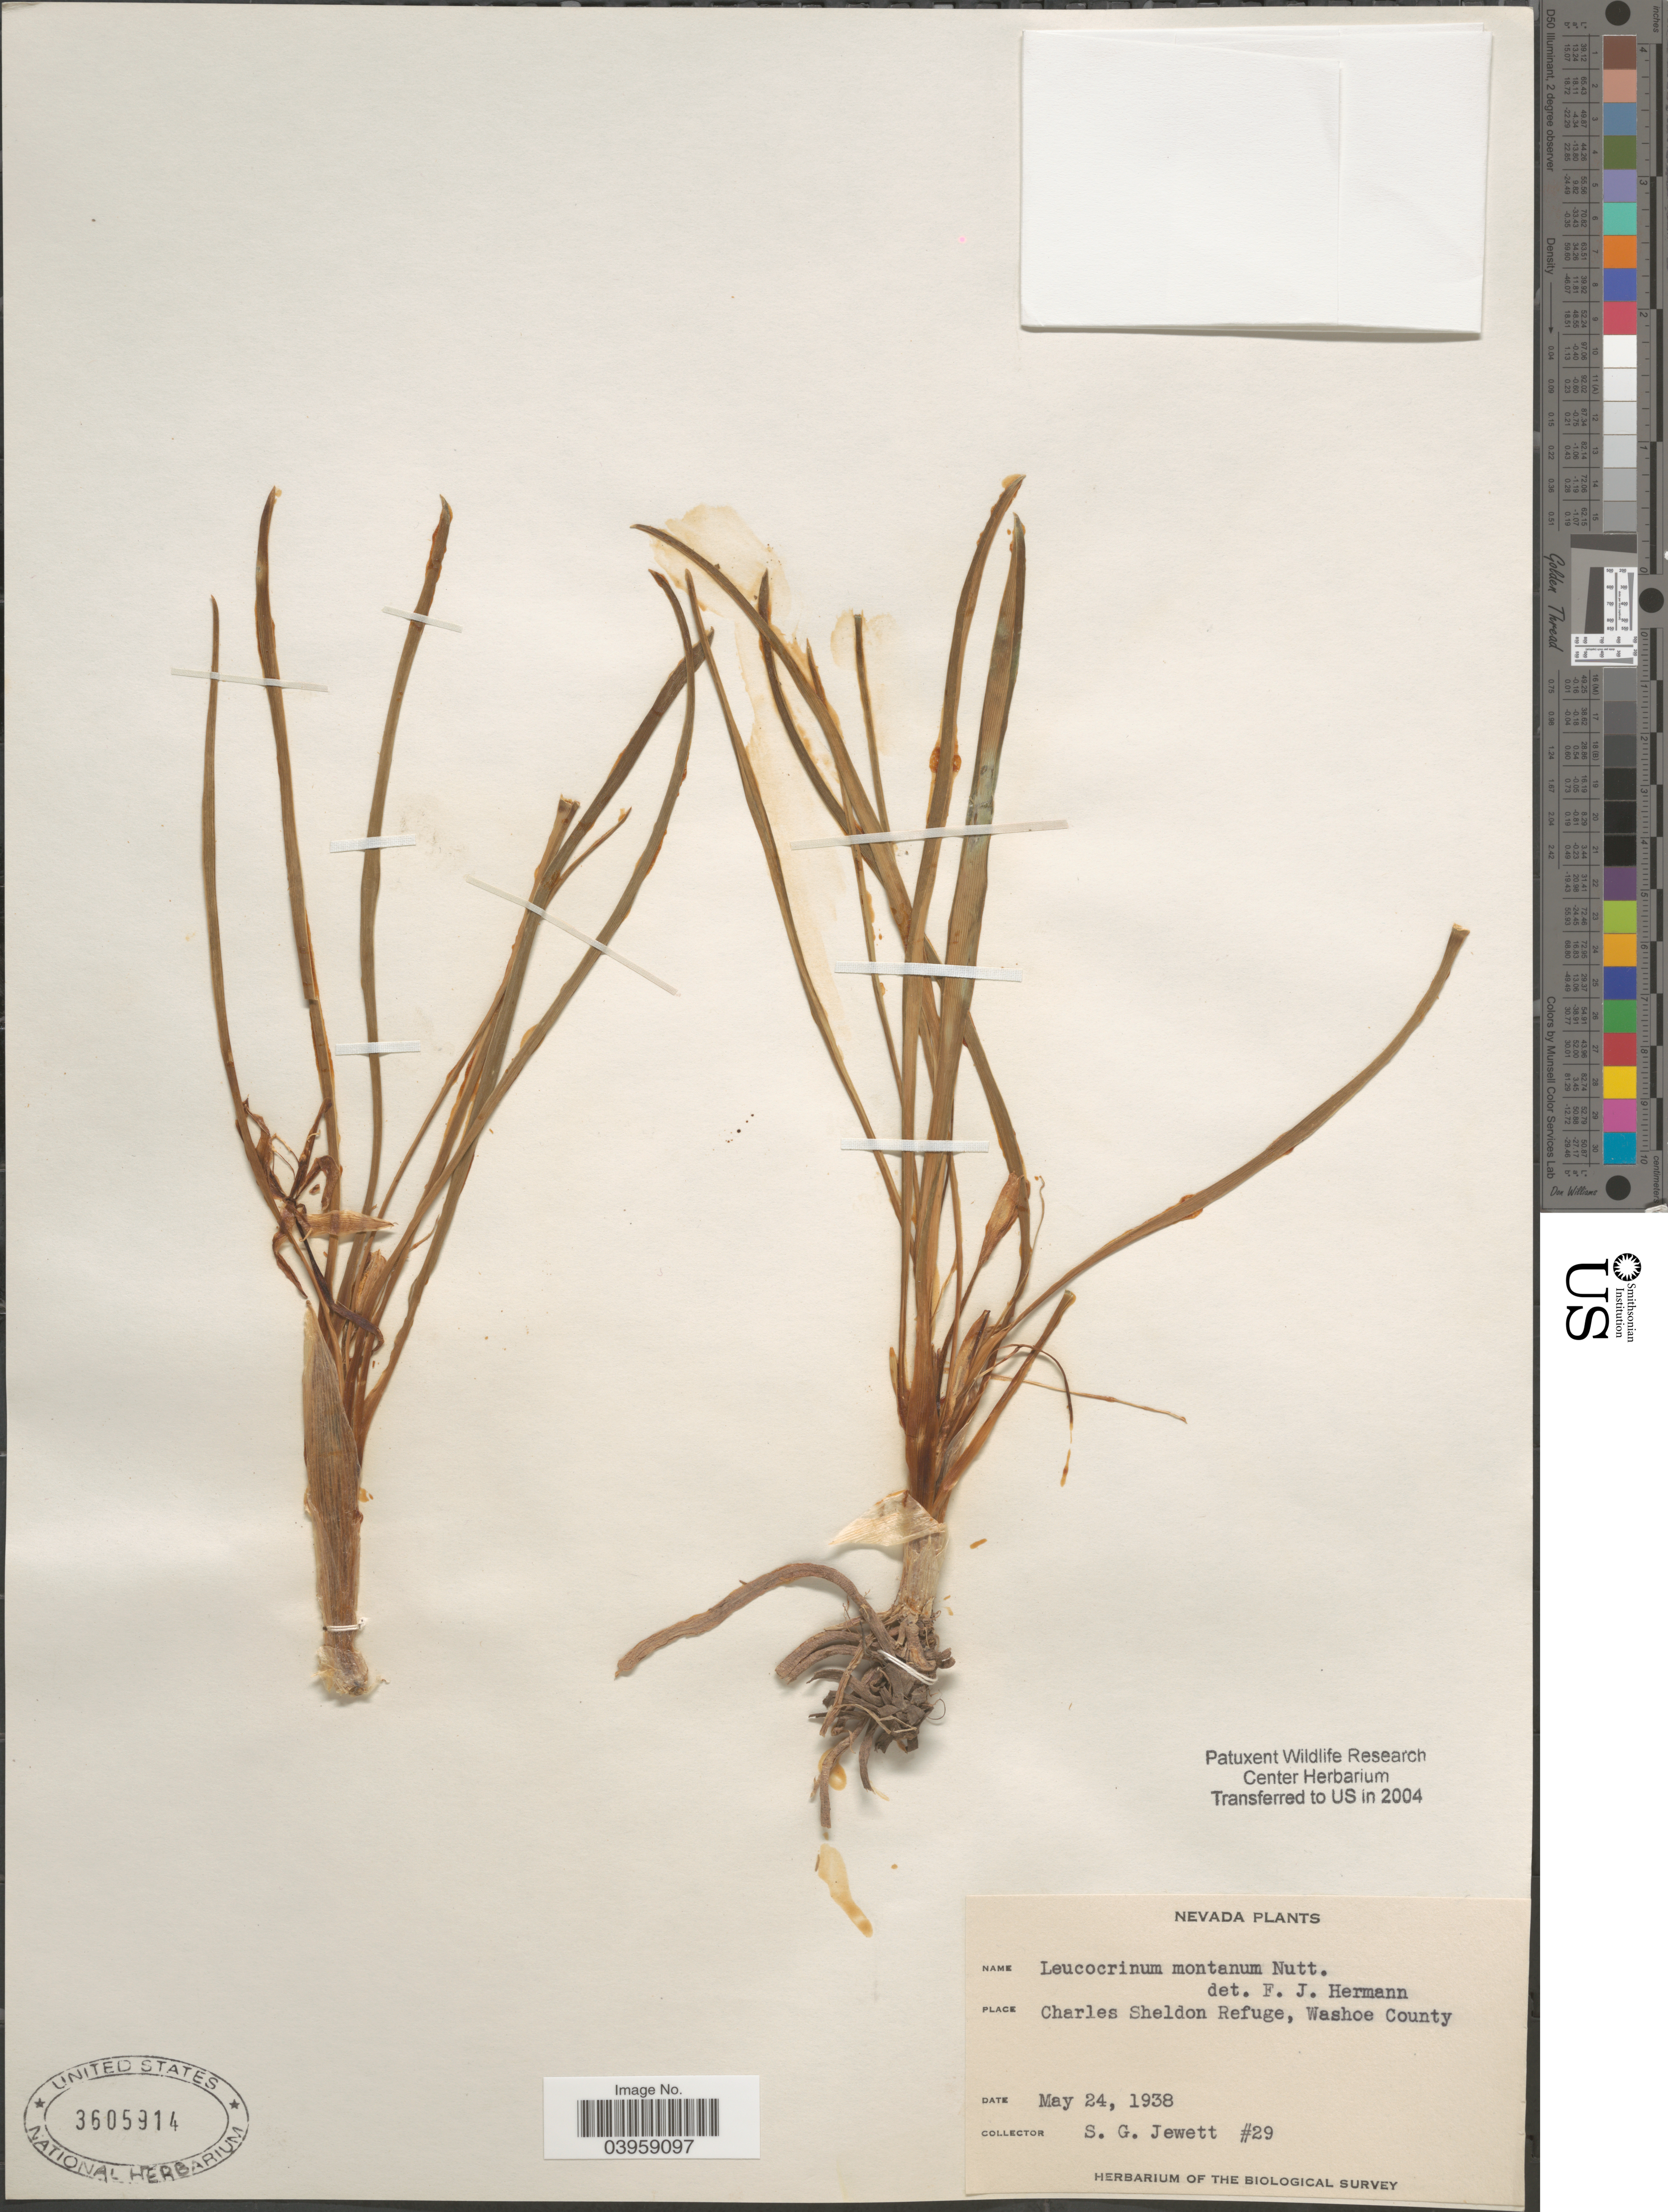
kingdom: Plantae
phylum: Tracheophyta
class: Liliopsida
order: Asparagales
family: Asparagaceae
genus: Leucocrinum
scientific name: Leucocrinum montanum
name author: Nutt.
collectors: S. Jewett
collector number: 29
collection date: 1938-05-24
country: United States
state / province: Nevada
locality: Charles Sheldon Refuge, Washoe County.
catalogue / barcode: US 3605914